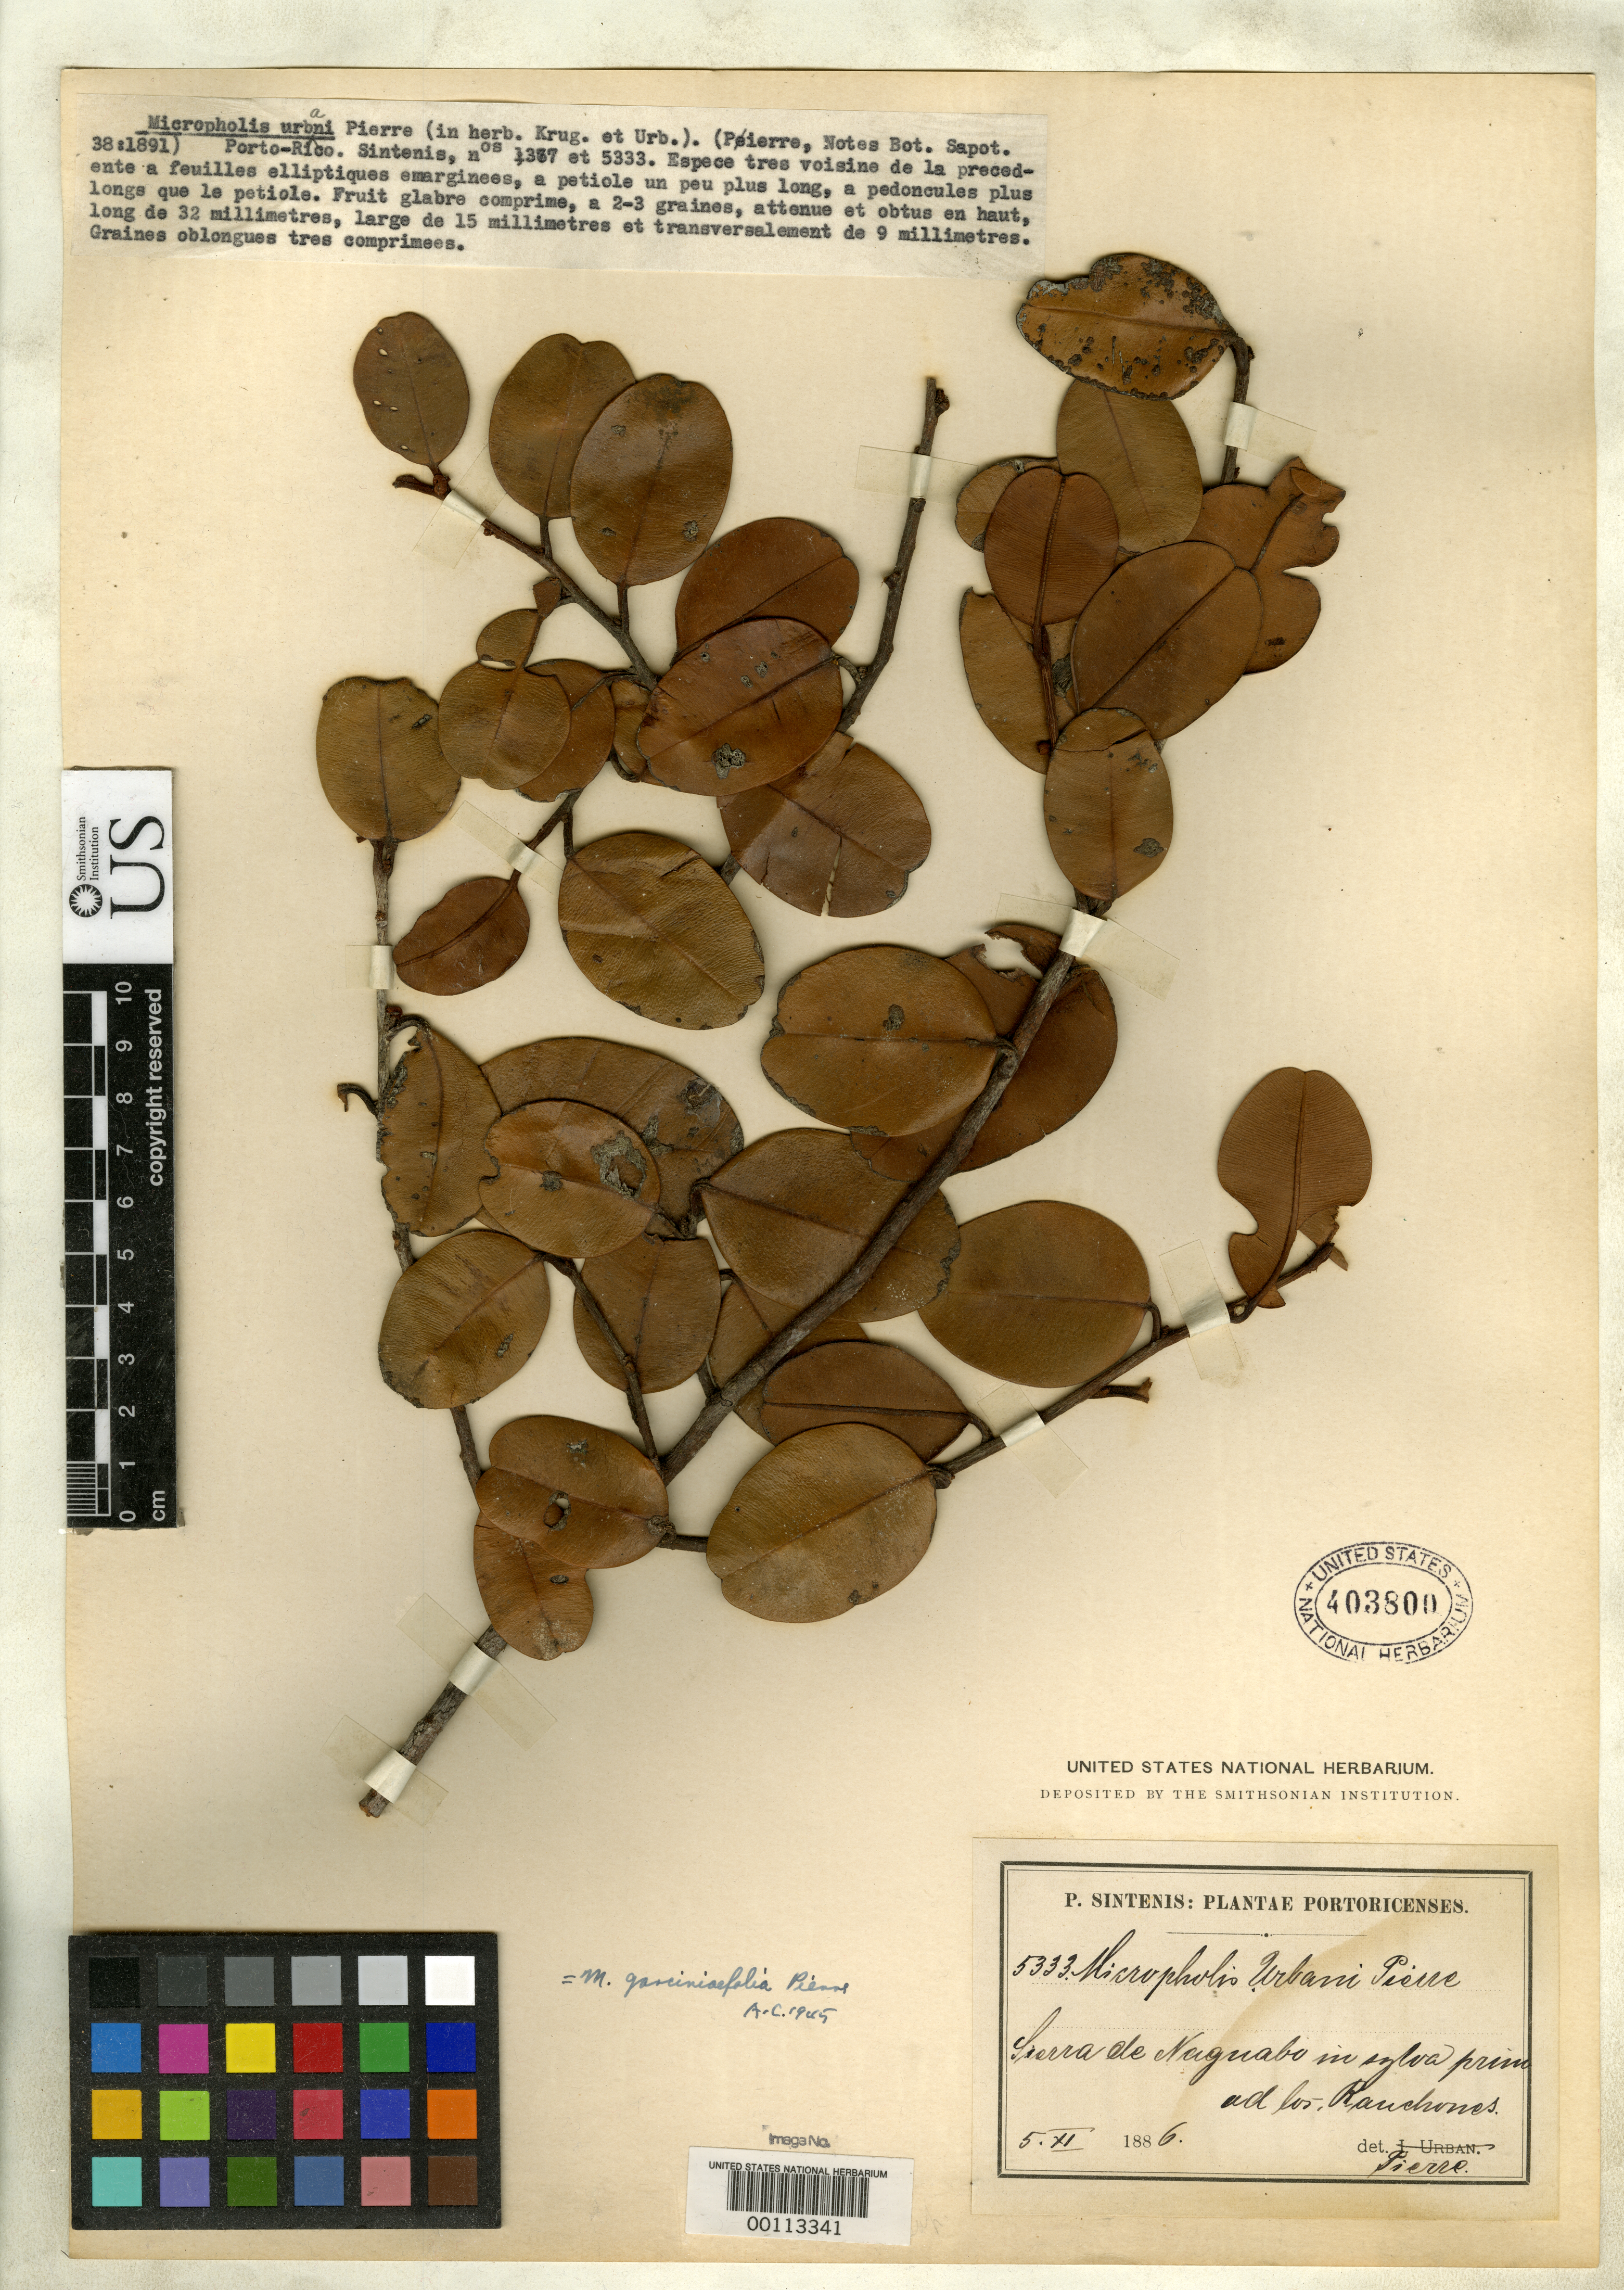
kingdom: Plantae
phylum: Tracheophyta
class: Magnoliopsida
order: Ericales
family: Sapotaceae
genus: Micropholis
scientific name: Micropholis urbani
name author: Pierre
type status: Type Collection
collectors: P. Sintenis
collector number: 5333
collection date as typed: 05 Nov 1886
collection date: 1886-11-05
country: Puerto Rico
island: Greater Antilles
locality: Sierra de Naguabo.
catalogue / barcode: US 403800